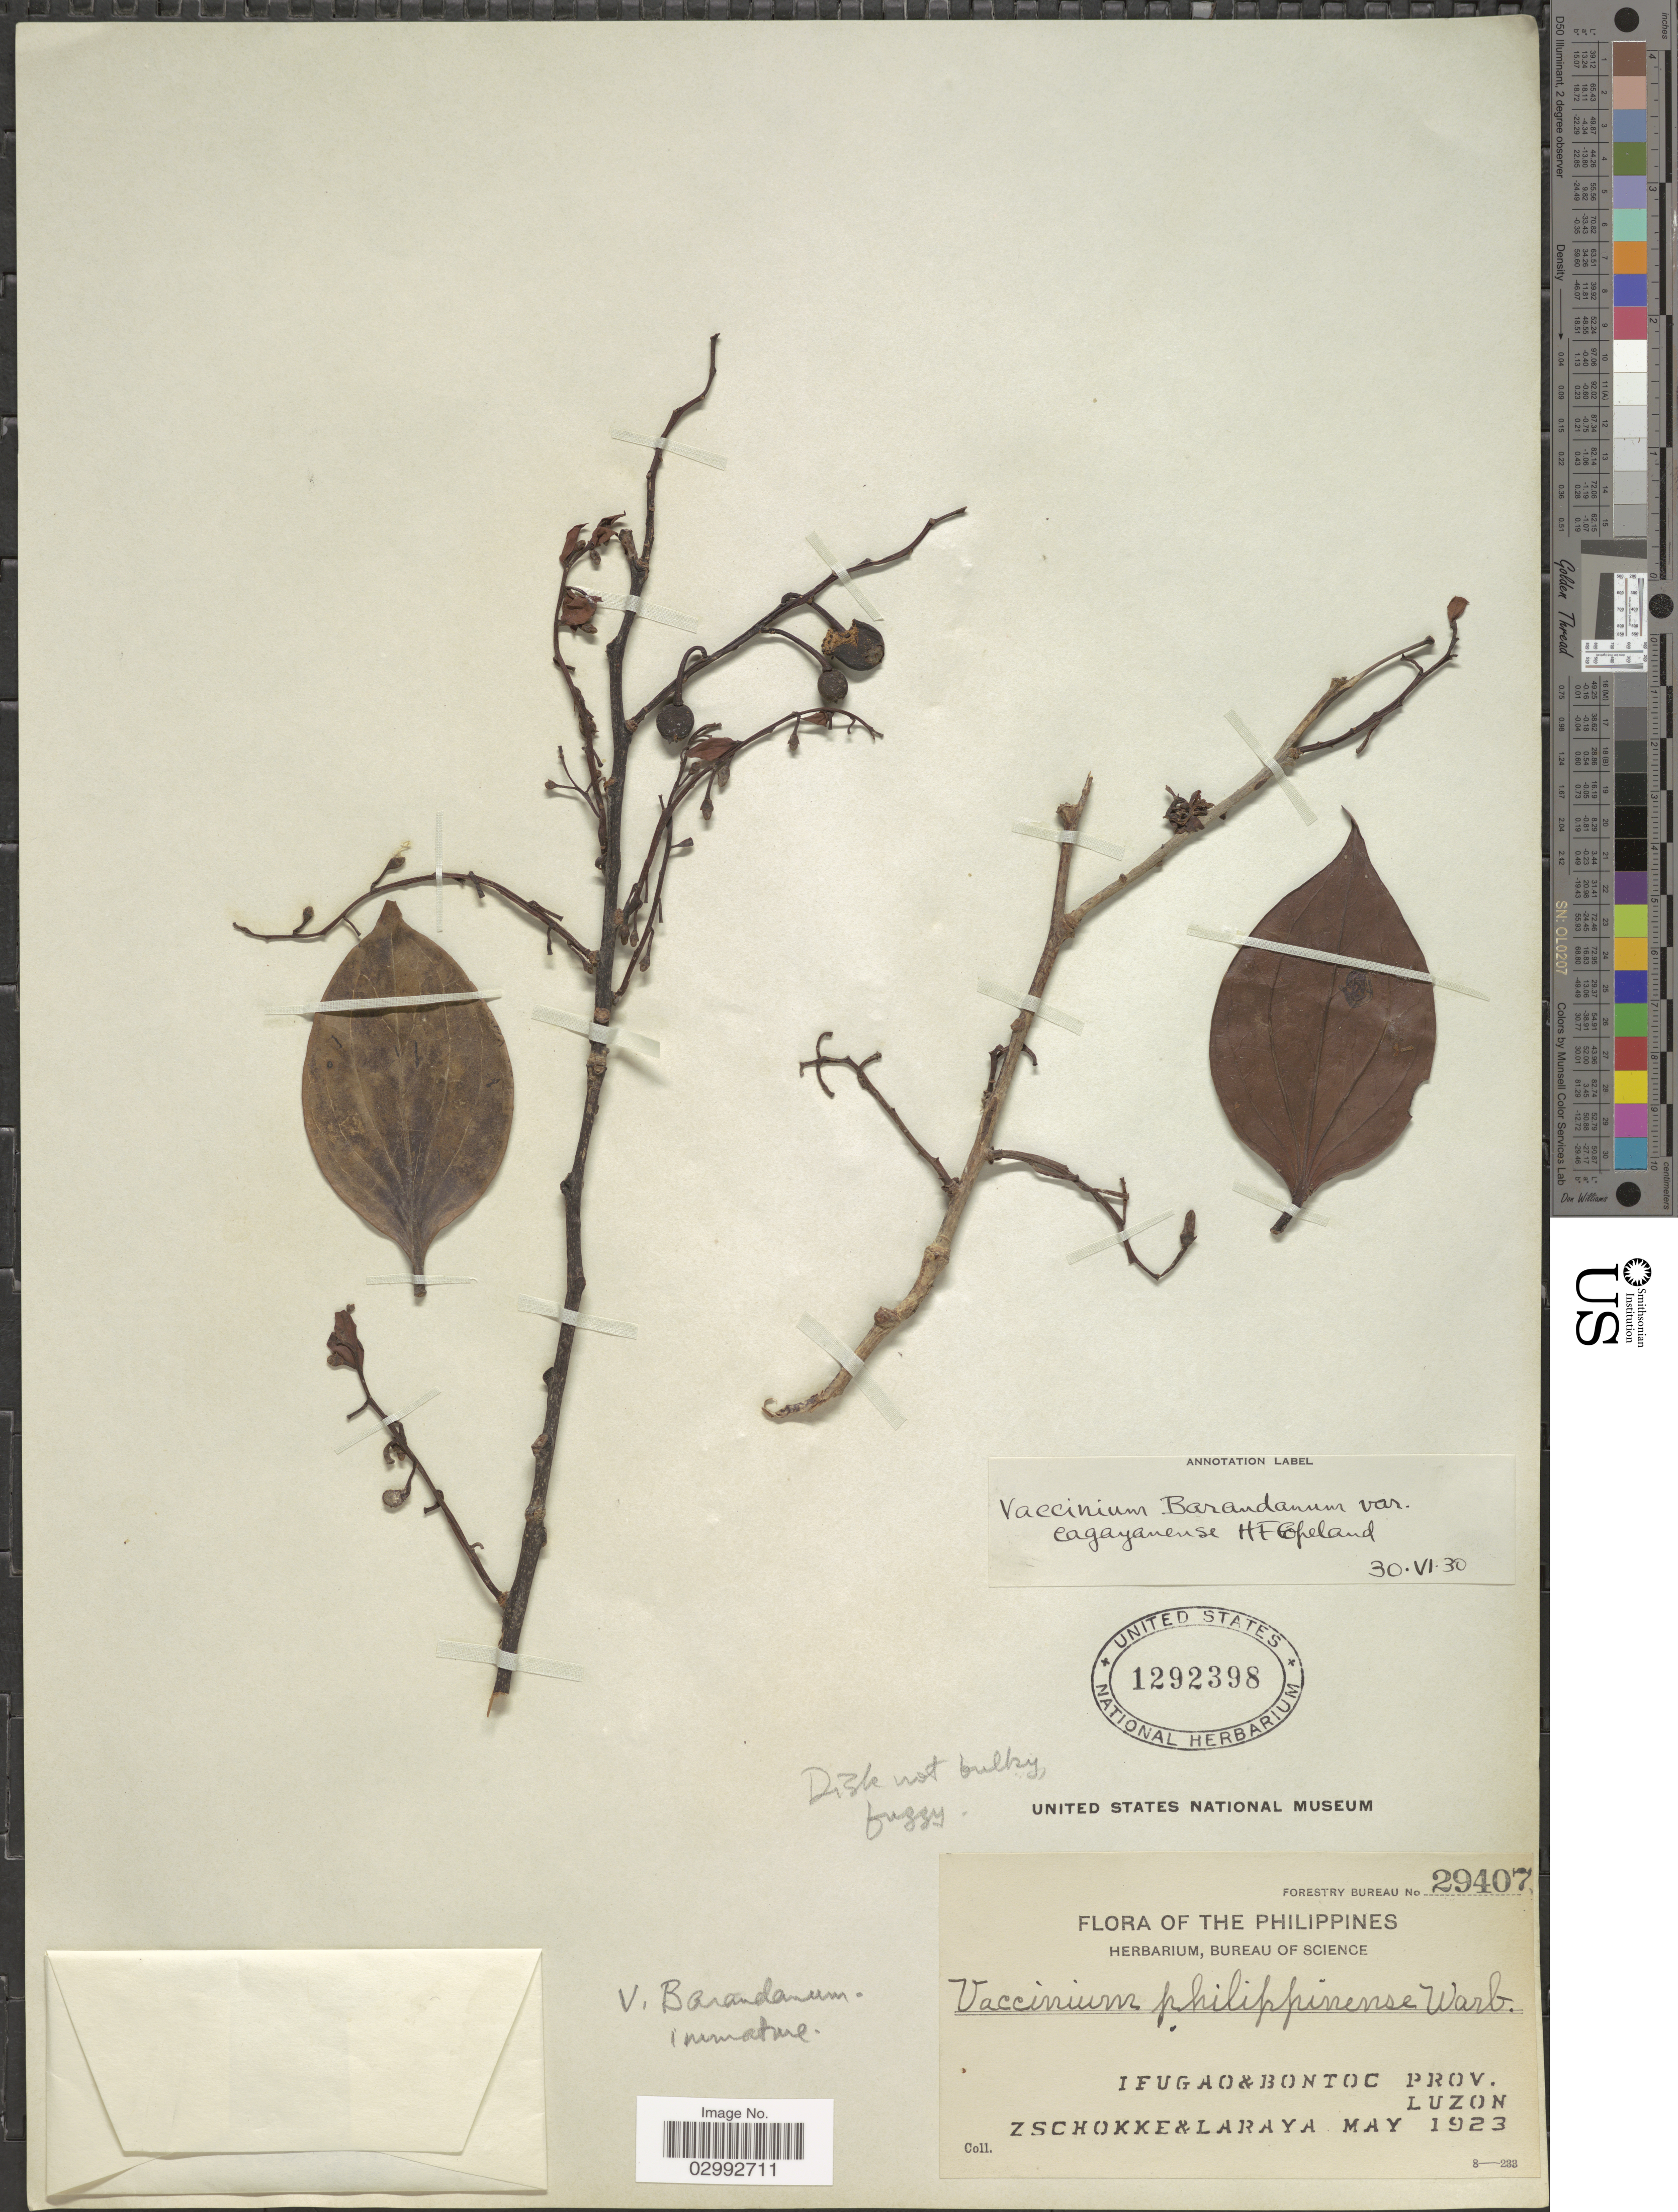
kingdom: Plantae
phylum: Tracheophyta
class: Magnoliopsida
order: Ericales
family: Ericaceae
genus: Vaccinium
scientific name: Vaccinium barandanum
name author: S. Vidal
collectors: Zschokke & Laraya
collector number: Forestry Bureau 29407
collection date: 1923-05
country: Philippines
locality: Ifugao & Bontoc Prov., Luzon.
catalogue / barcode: US 1292398